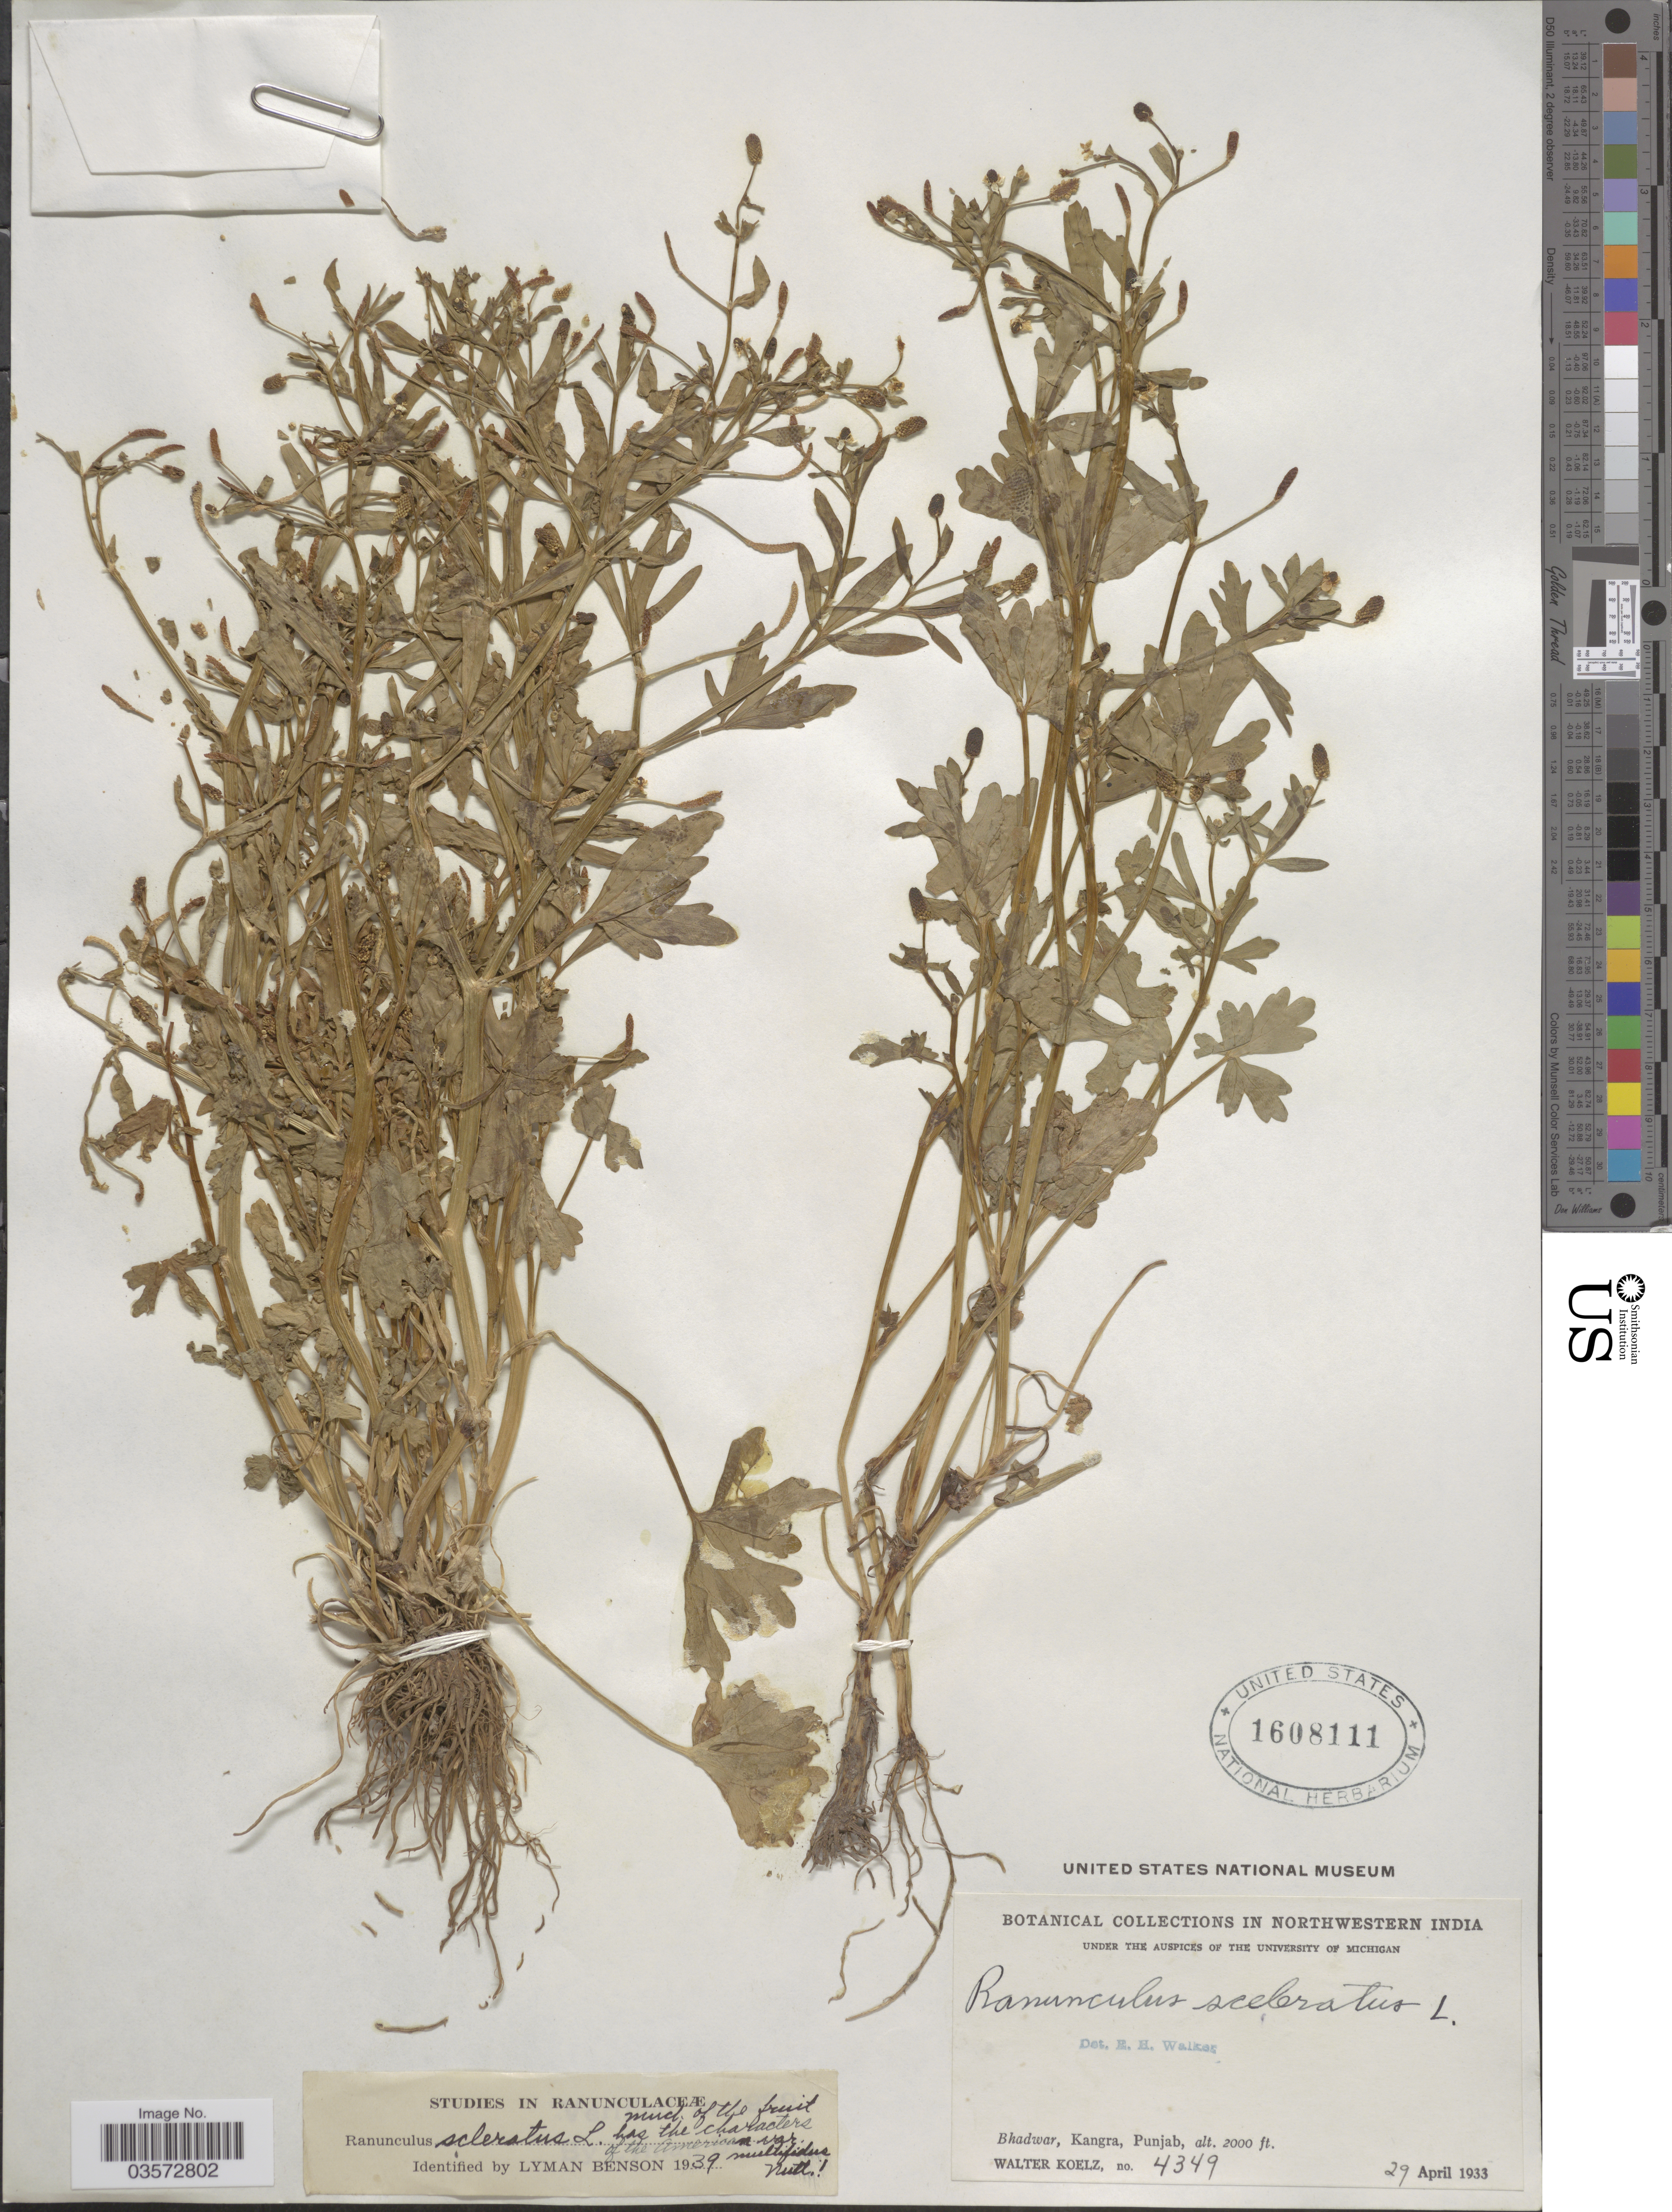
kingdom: Plantae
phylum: Tracheophyta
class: Magnoliopsida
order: Ranunculales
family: Ranunculaceae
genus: Ranunculus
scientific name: Ranunculus sceleratus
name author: L.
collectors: W. N. Koelz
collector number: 4349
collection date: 1933-04-29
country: India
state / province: Punjab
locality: Northwestern India. Bhadwar, Kangra, Punjab.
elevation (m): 610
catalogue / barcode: US 1608111